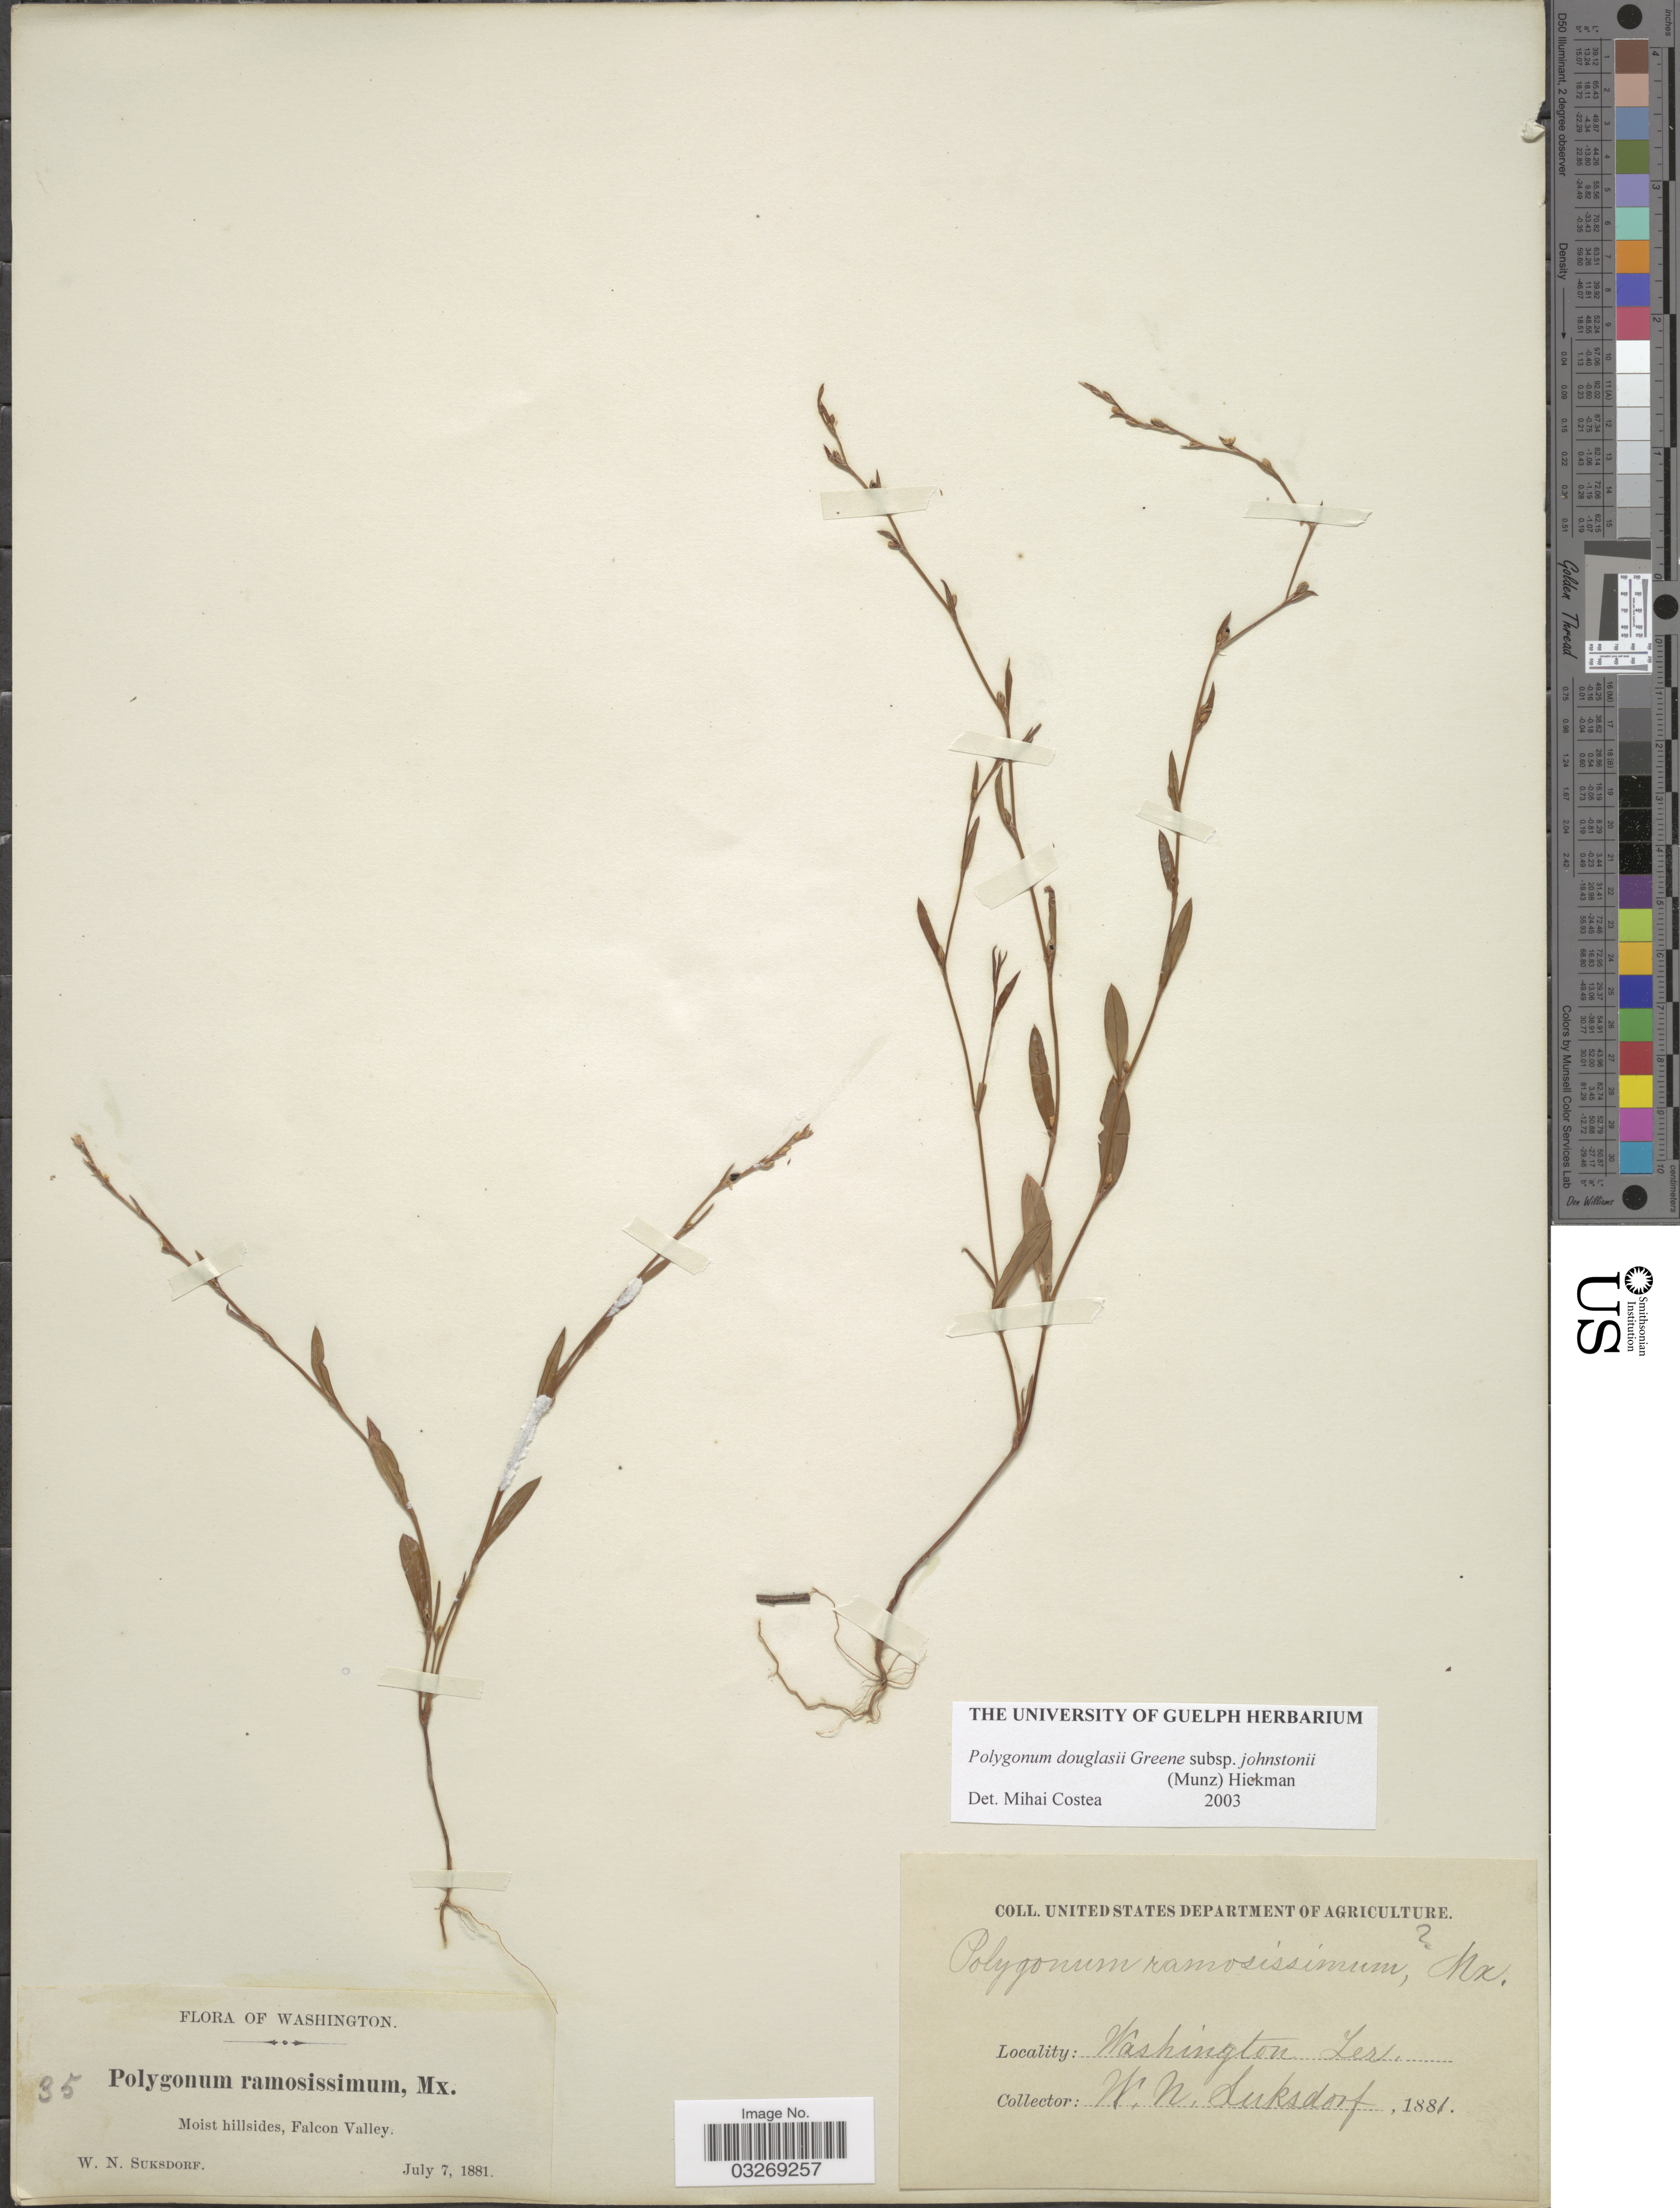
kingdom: Plantae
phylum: Tracheophyta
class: Magnoliopsida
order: Caryophyllales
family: Polygonaceae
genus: Polygonum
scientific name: Polygonum douglasii subsp. johnstonii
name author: (Munz) Hickman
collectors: W. N. Suksdorf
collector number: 35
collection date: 1881-07-07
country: United States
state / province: Washington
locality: Moist hillsides, Falcon Valley. Washington Terr.